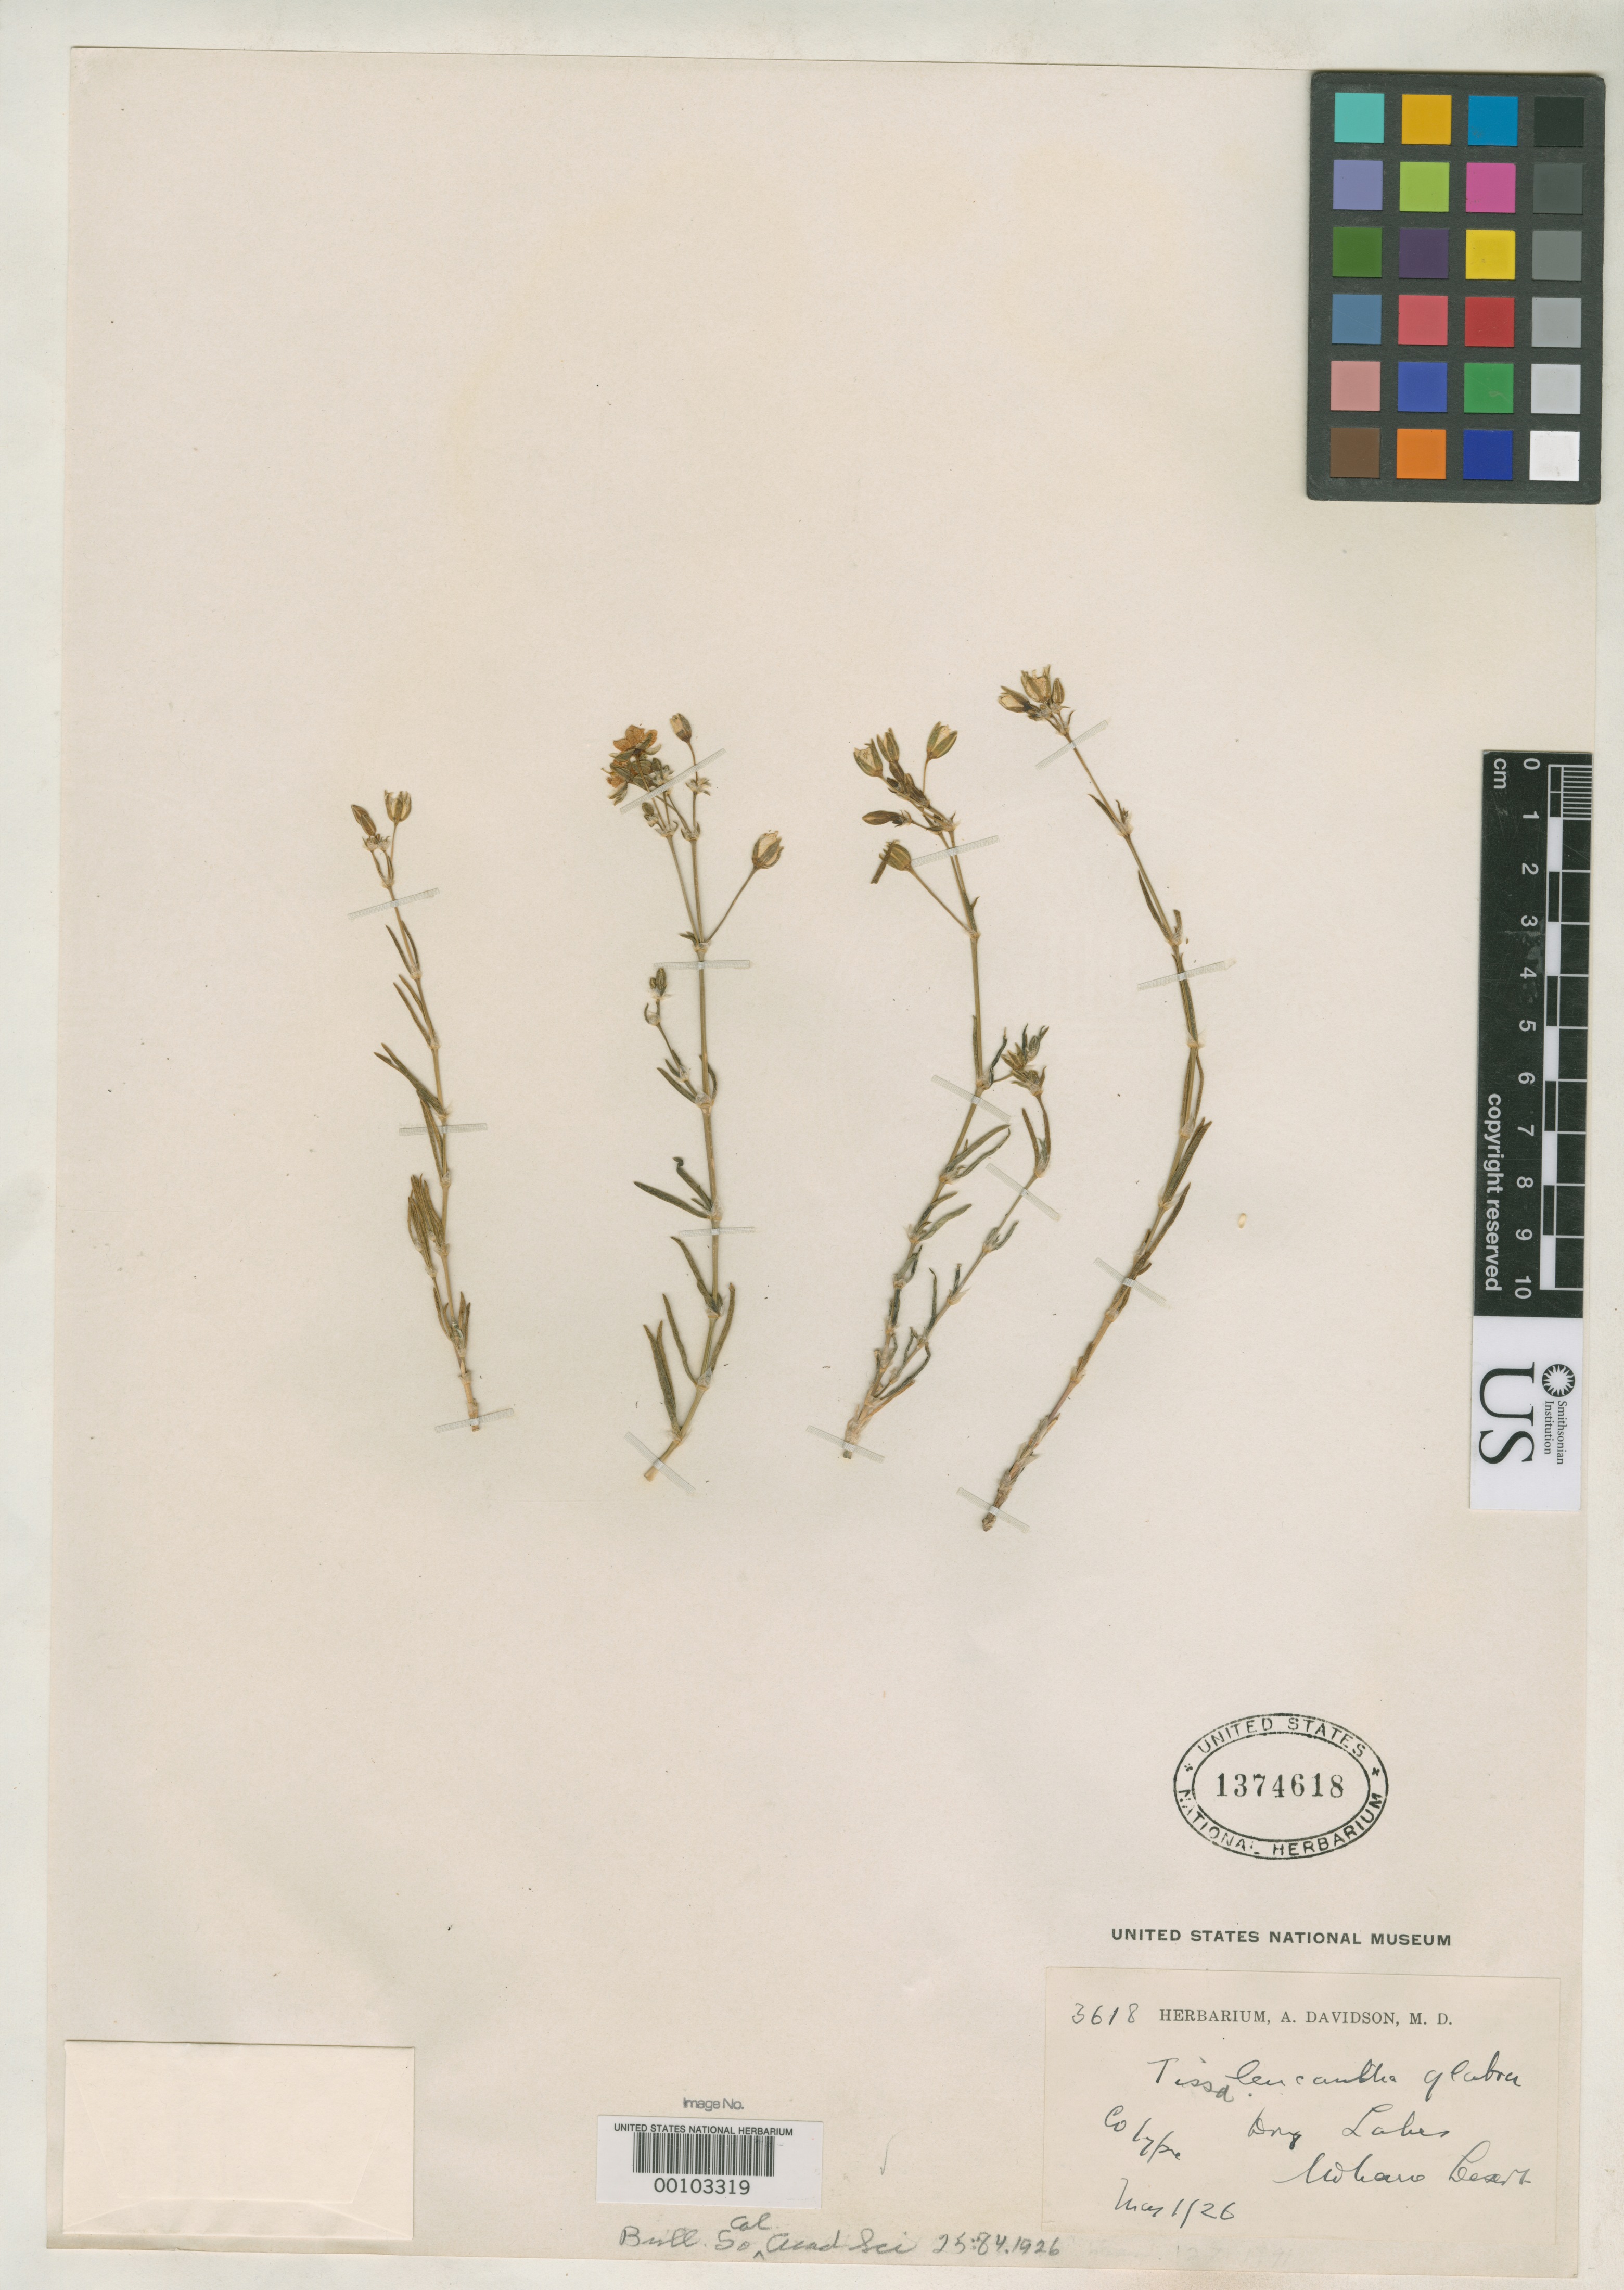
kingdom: Plantae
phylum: Tracheophyta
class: Magnoliopsida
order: Caryophyllales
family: Caryophyllaceae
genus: Tissa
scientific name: Tissa leucantha var. glabra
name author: Davidson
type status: Isotype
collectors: A. Davidson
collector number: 3618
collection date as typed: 01 May 1926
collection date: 1926-05-01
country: United States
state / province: California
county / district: Kern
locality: Near Muroc.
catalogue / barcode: US 1374618